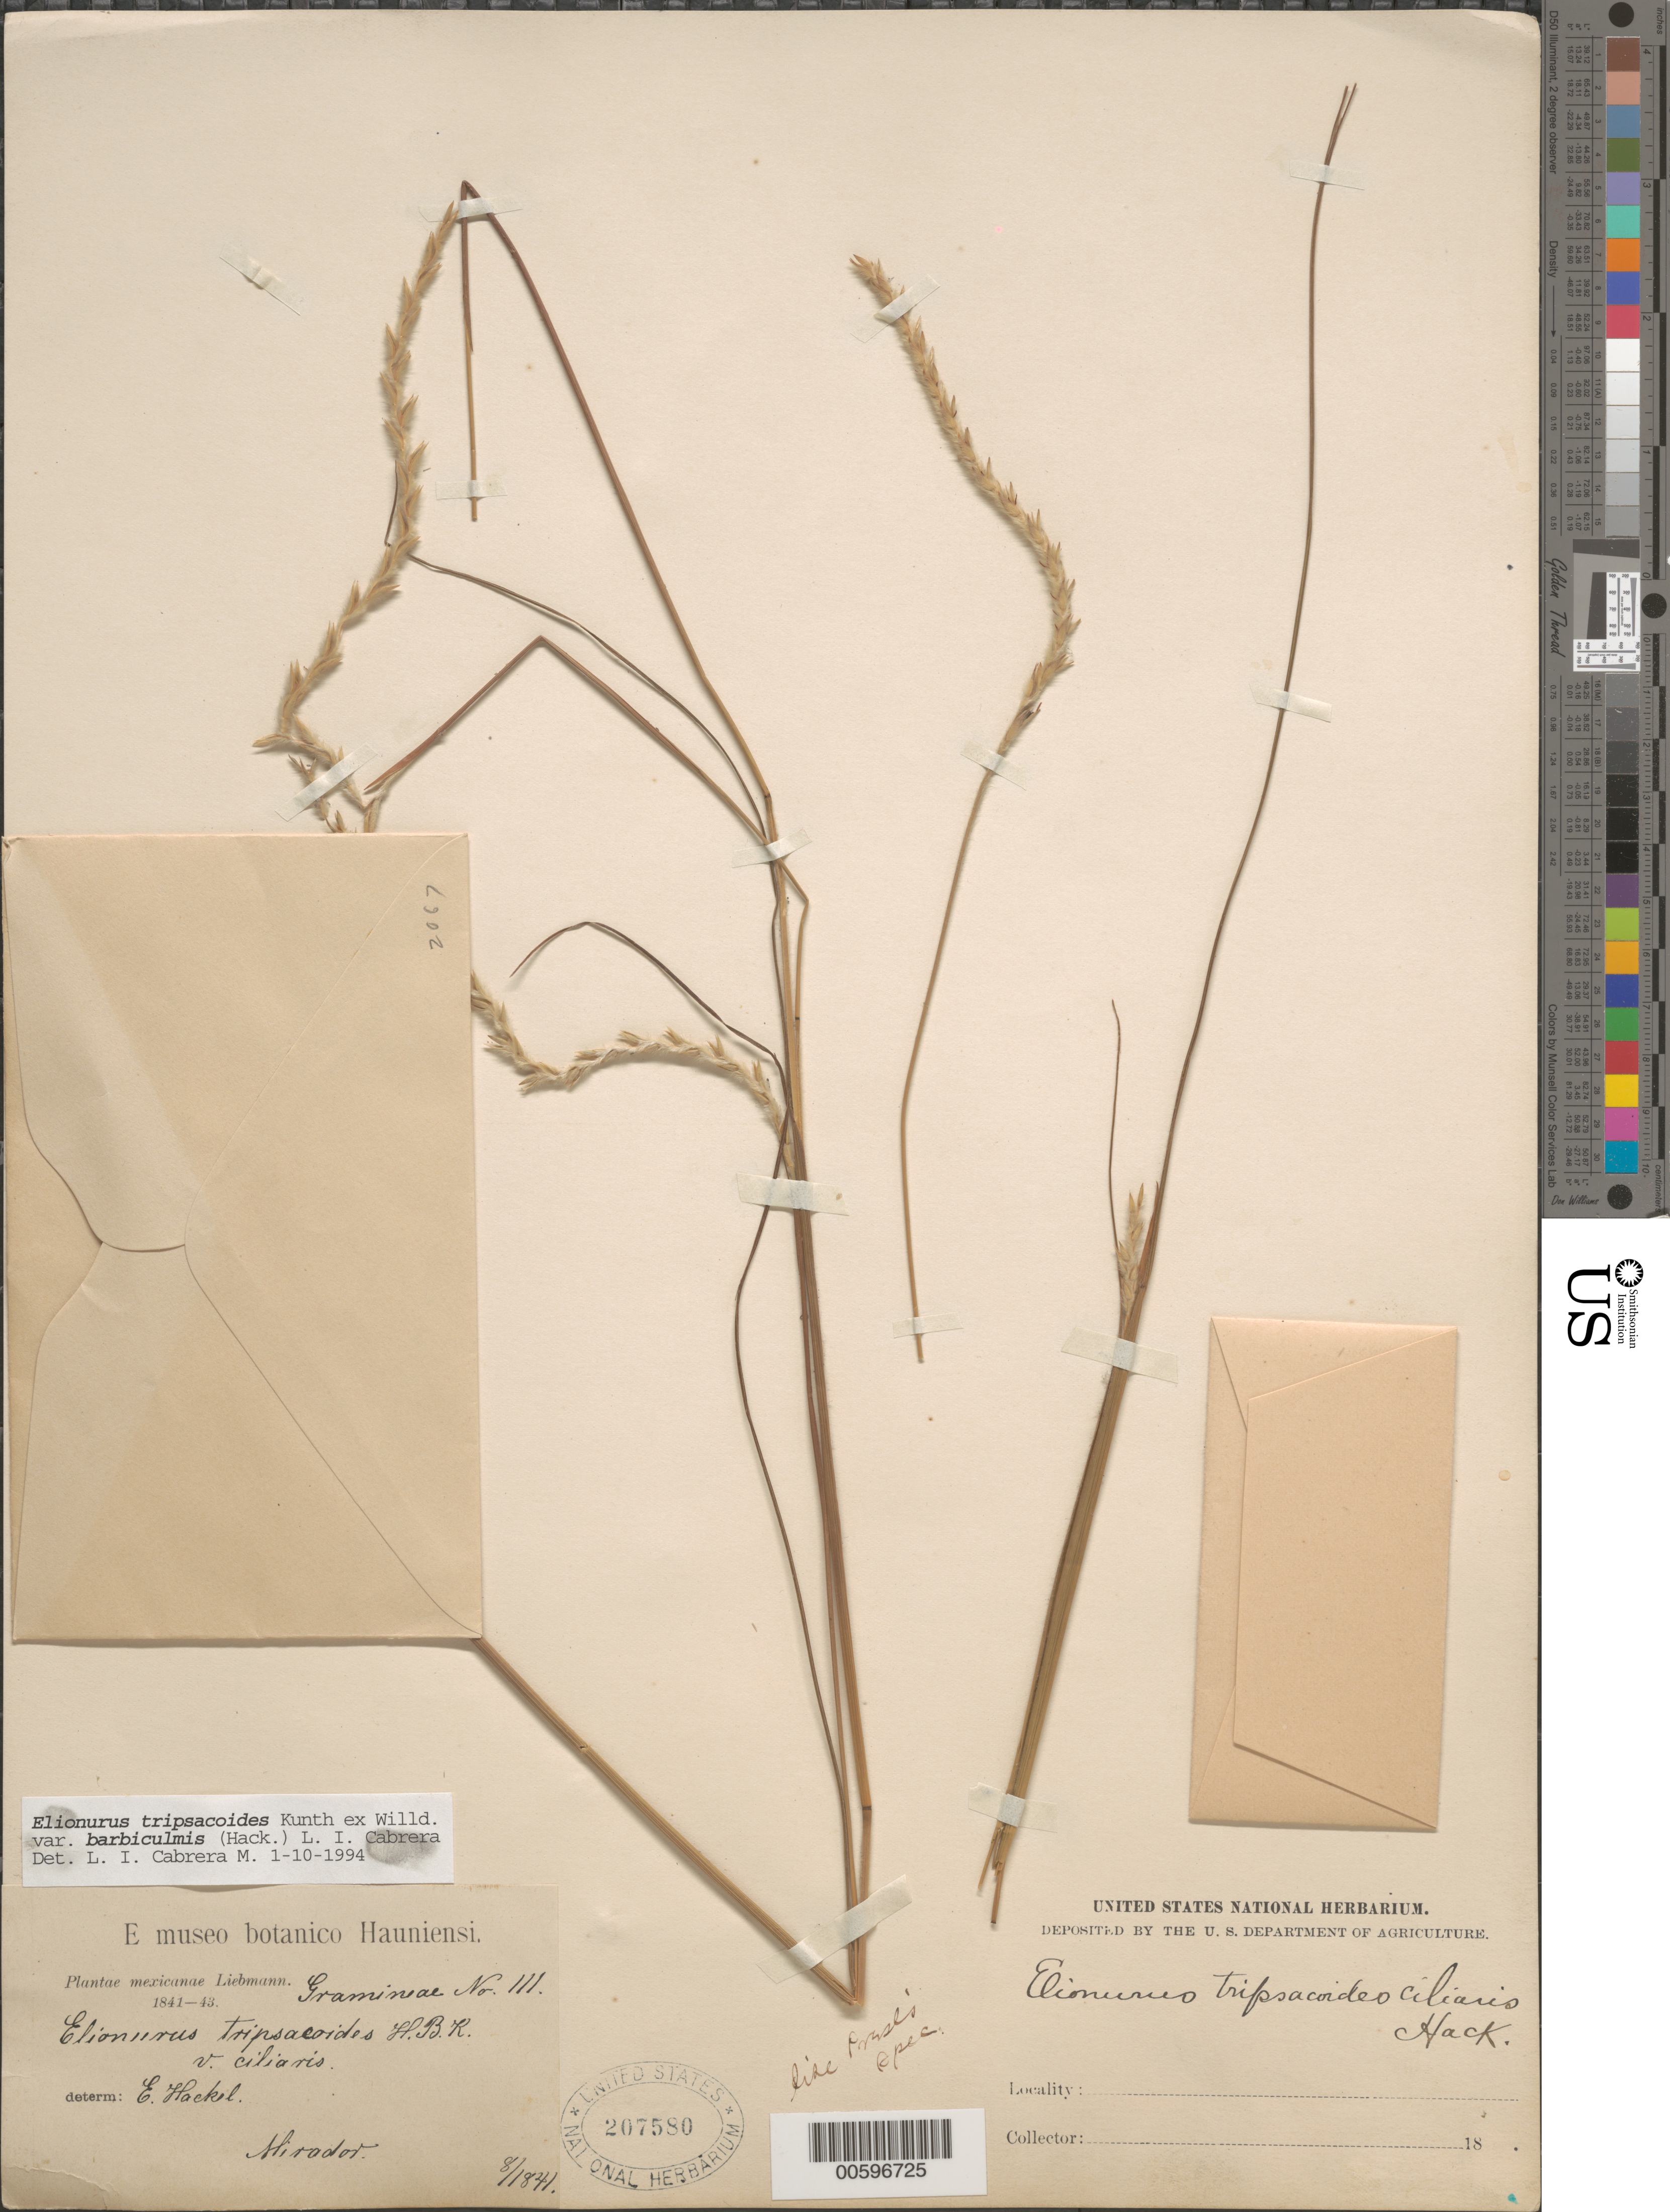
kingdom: Plantae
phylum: Tracheophyta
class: Liliopsida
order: Poales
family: Poaceae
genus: Elionurus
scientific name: Elionurus tripsacoides var. barbiculmis (Hack.) L.I. Cabrera & Dávila, comb. ined.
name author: (Hack.) L.I. Cabrera & Dávila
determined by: Cabrera M., L. I.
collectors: F. M. Liebmann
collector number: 111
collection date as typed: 0 Aug 1841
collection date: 1841-08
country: Mexico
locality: Mirador.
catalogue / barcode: US 207580